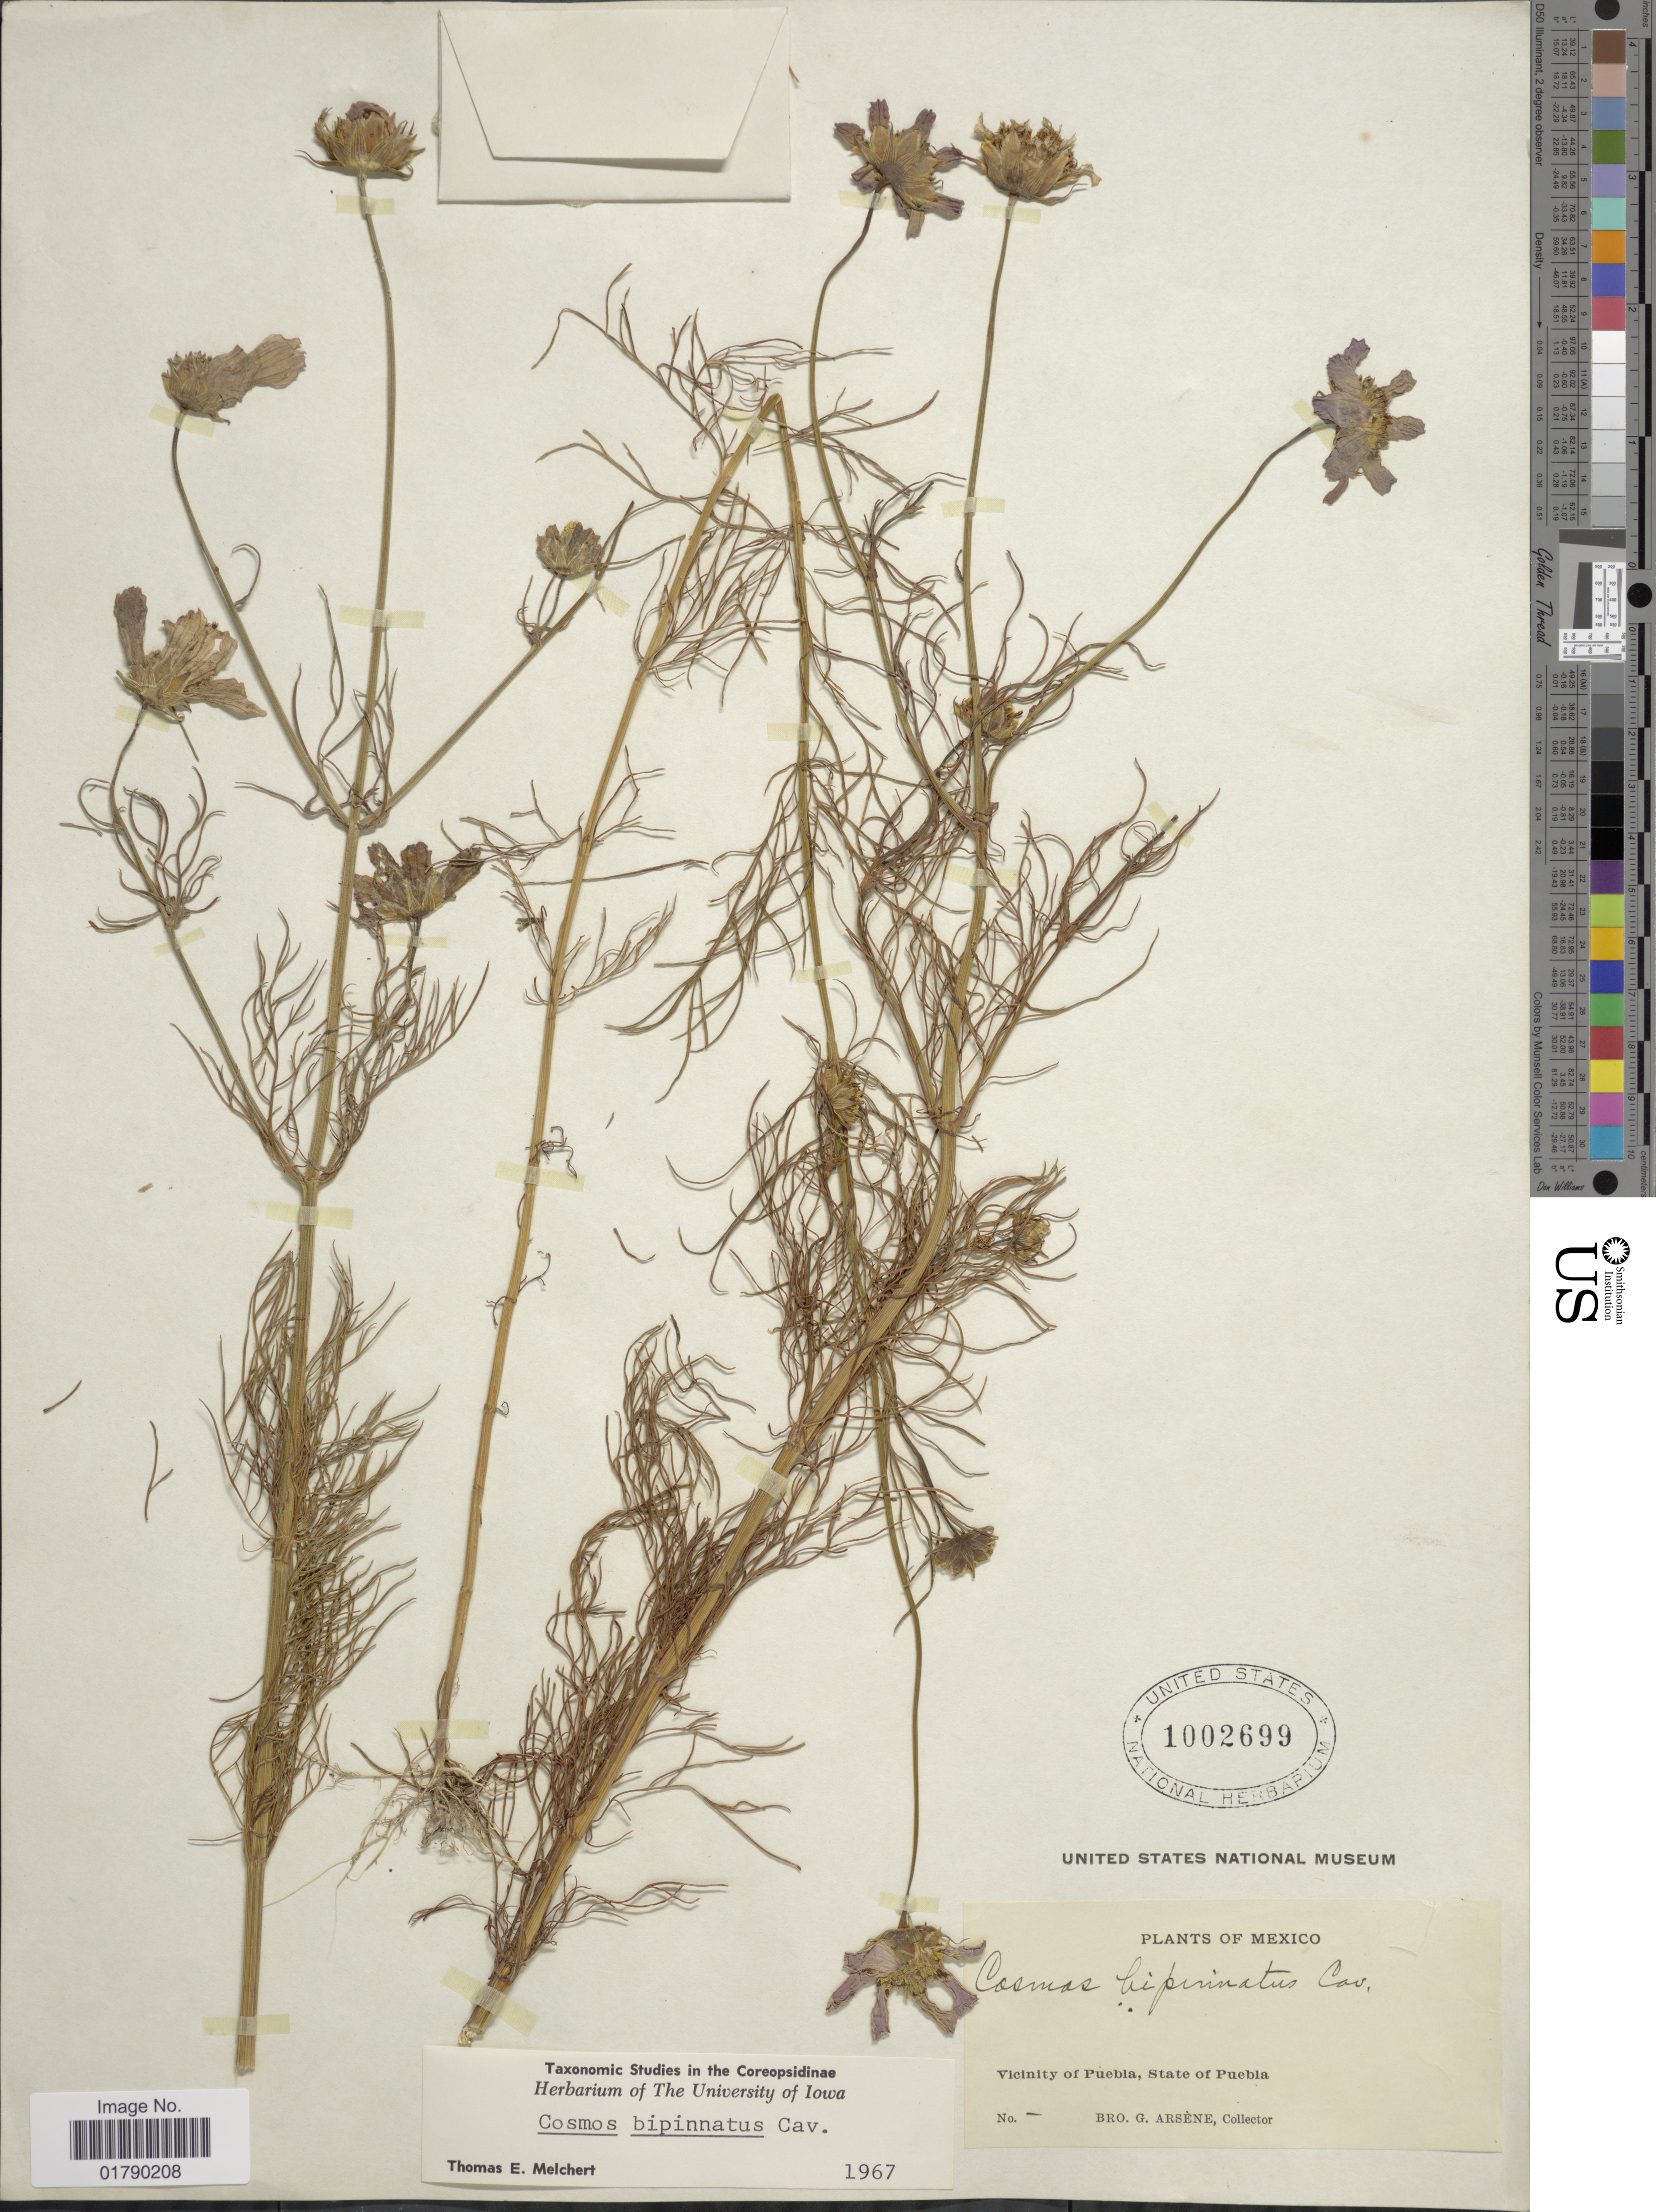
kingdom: Plantae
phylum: Tracheophyta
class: Magnoliopsida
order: Asterales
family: Asteraceae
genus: Cosmos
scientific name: Cosmos bipinnatus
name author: Cav.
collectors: Bro. G. Arsène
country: Mexico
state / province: Puebla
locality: Vicinity of Puebla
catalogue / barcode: US 1002699